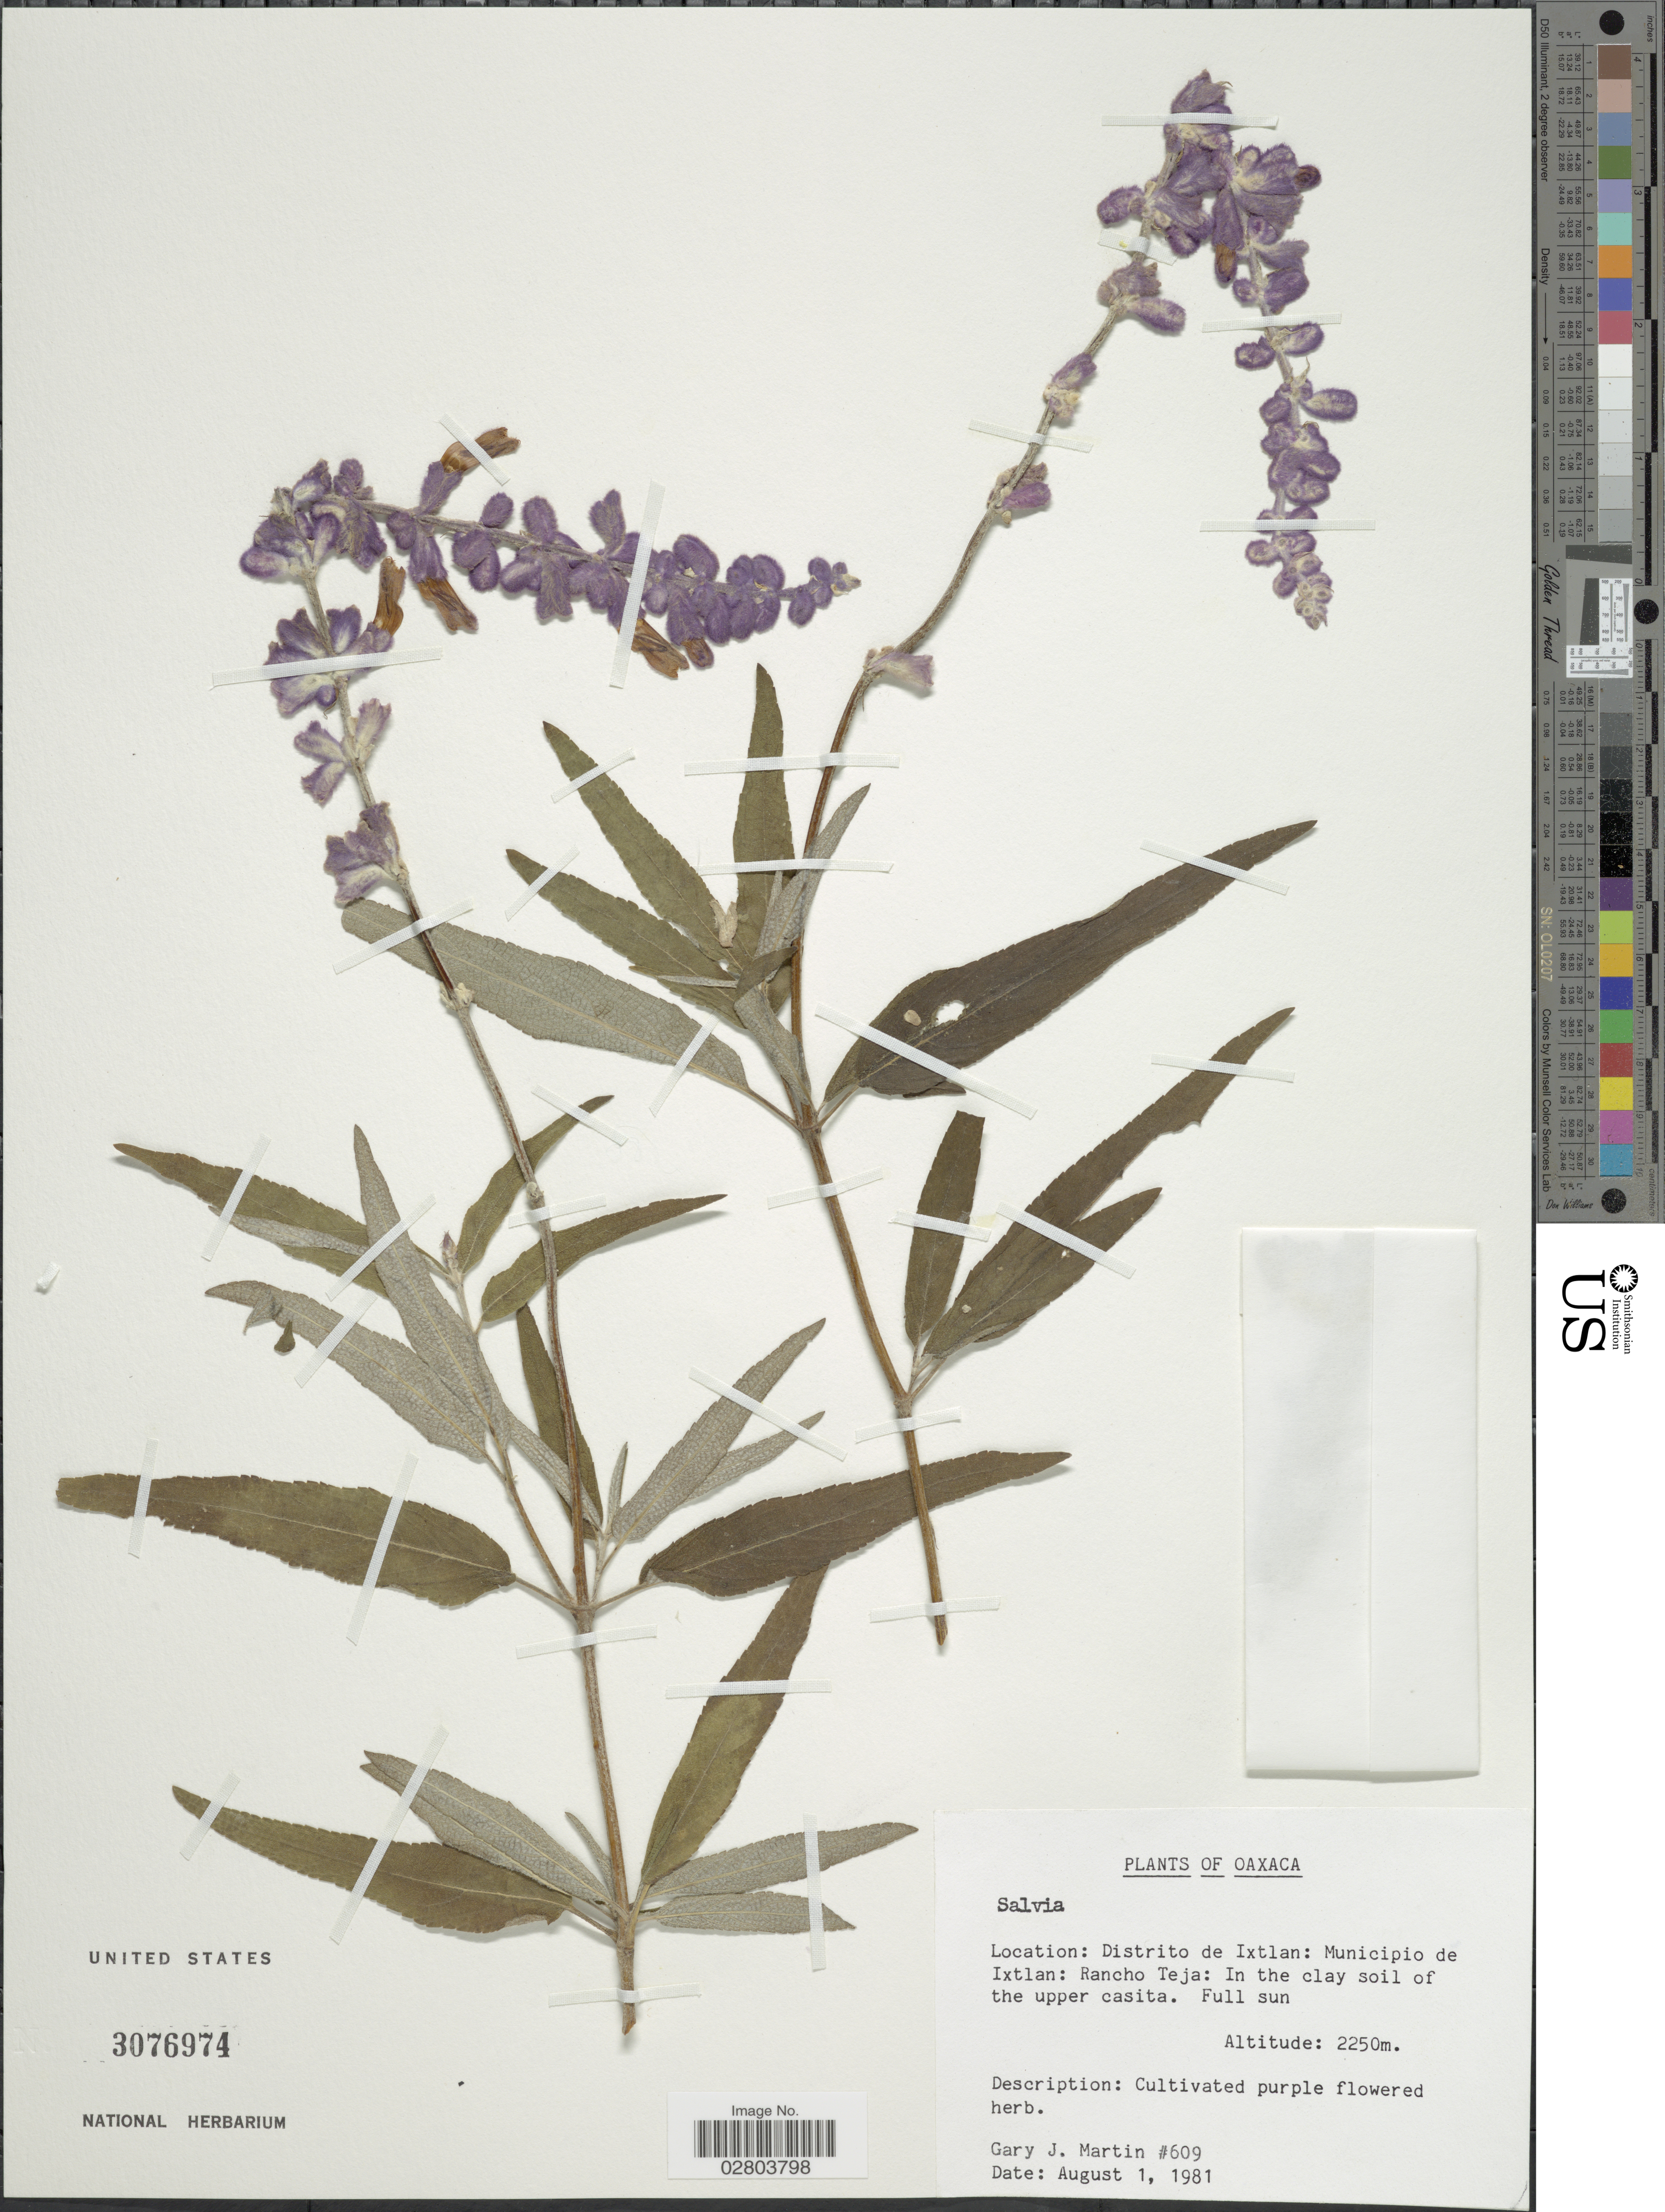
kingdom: Plantae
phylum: Tracheophyta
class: Magnoliopsida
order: Lamiales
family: Lamiaceae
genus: Salvia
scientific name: Salvia sp.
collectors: G. J. Martin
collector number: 609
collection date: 1981-08-01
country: Mexico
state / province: Oaxaca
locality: Distrito de Ixtlan: Municipio de Ixtlan: Rancho Teja: In the clay soil of the upper casita.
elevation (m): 2250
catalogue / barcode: US 3076974